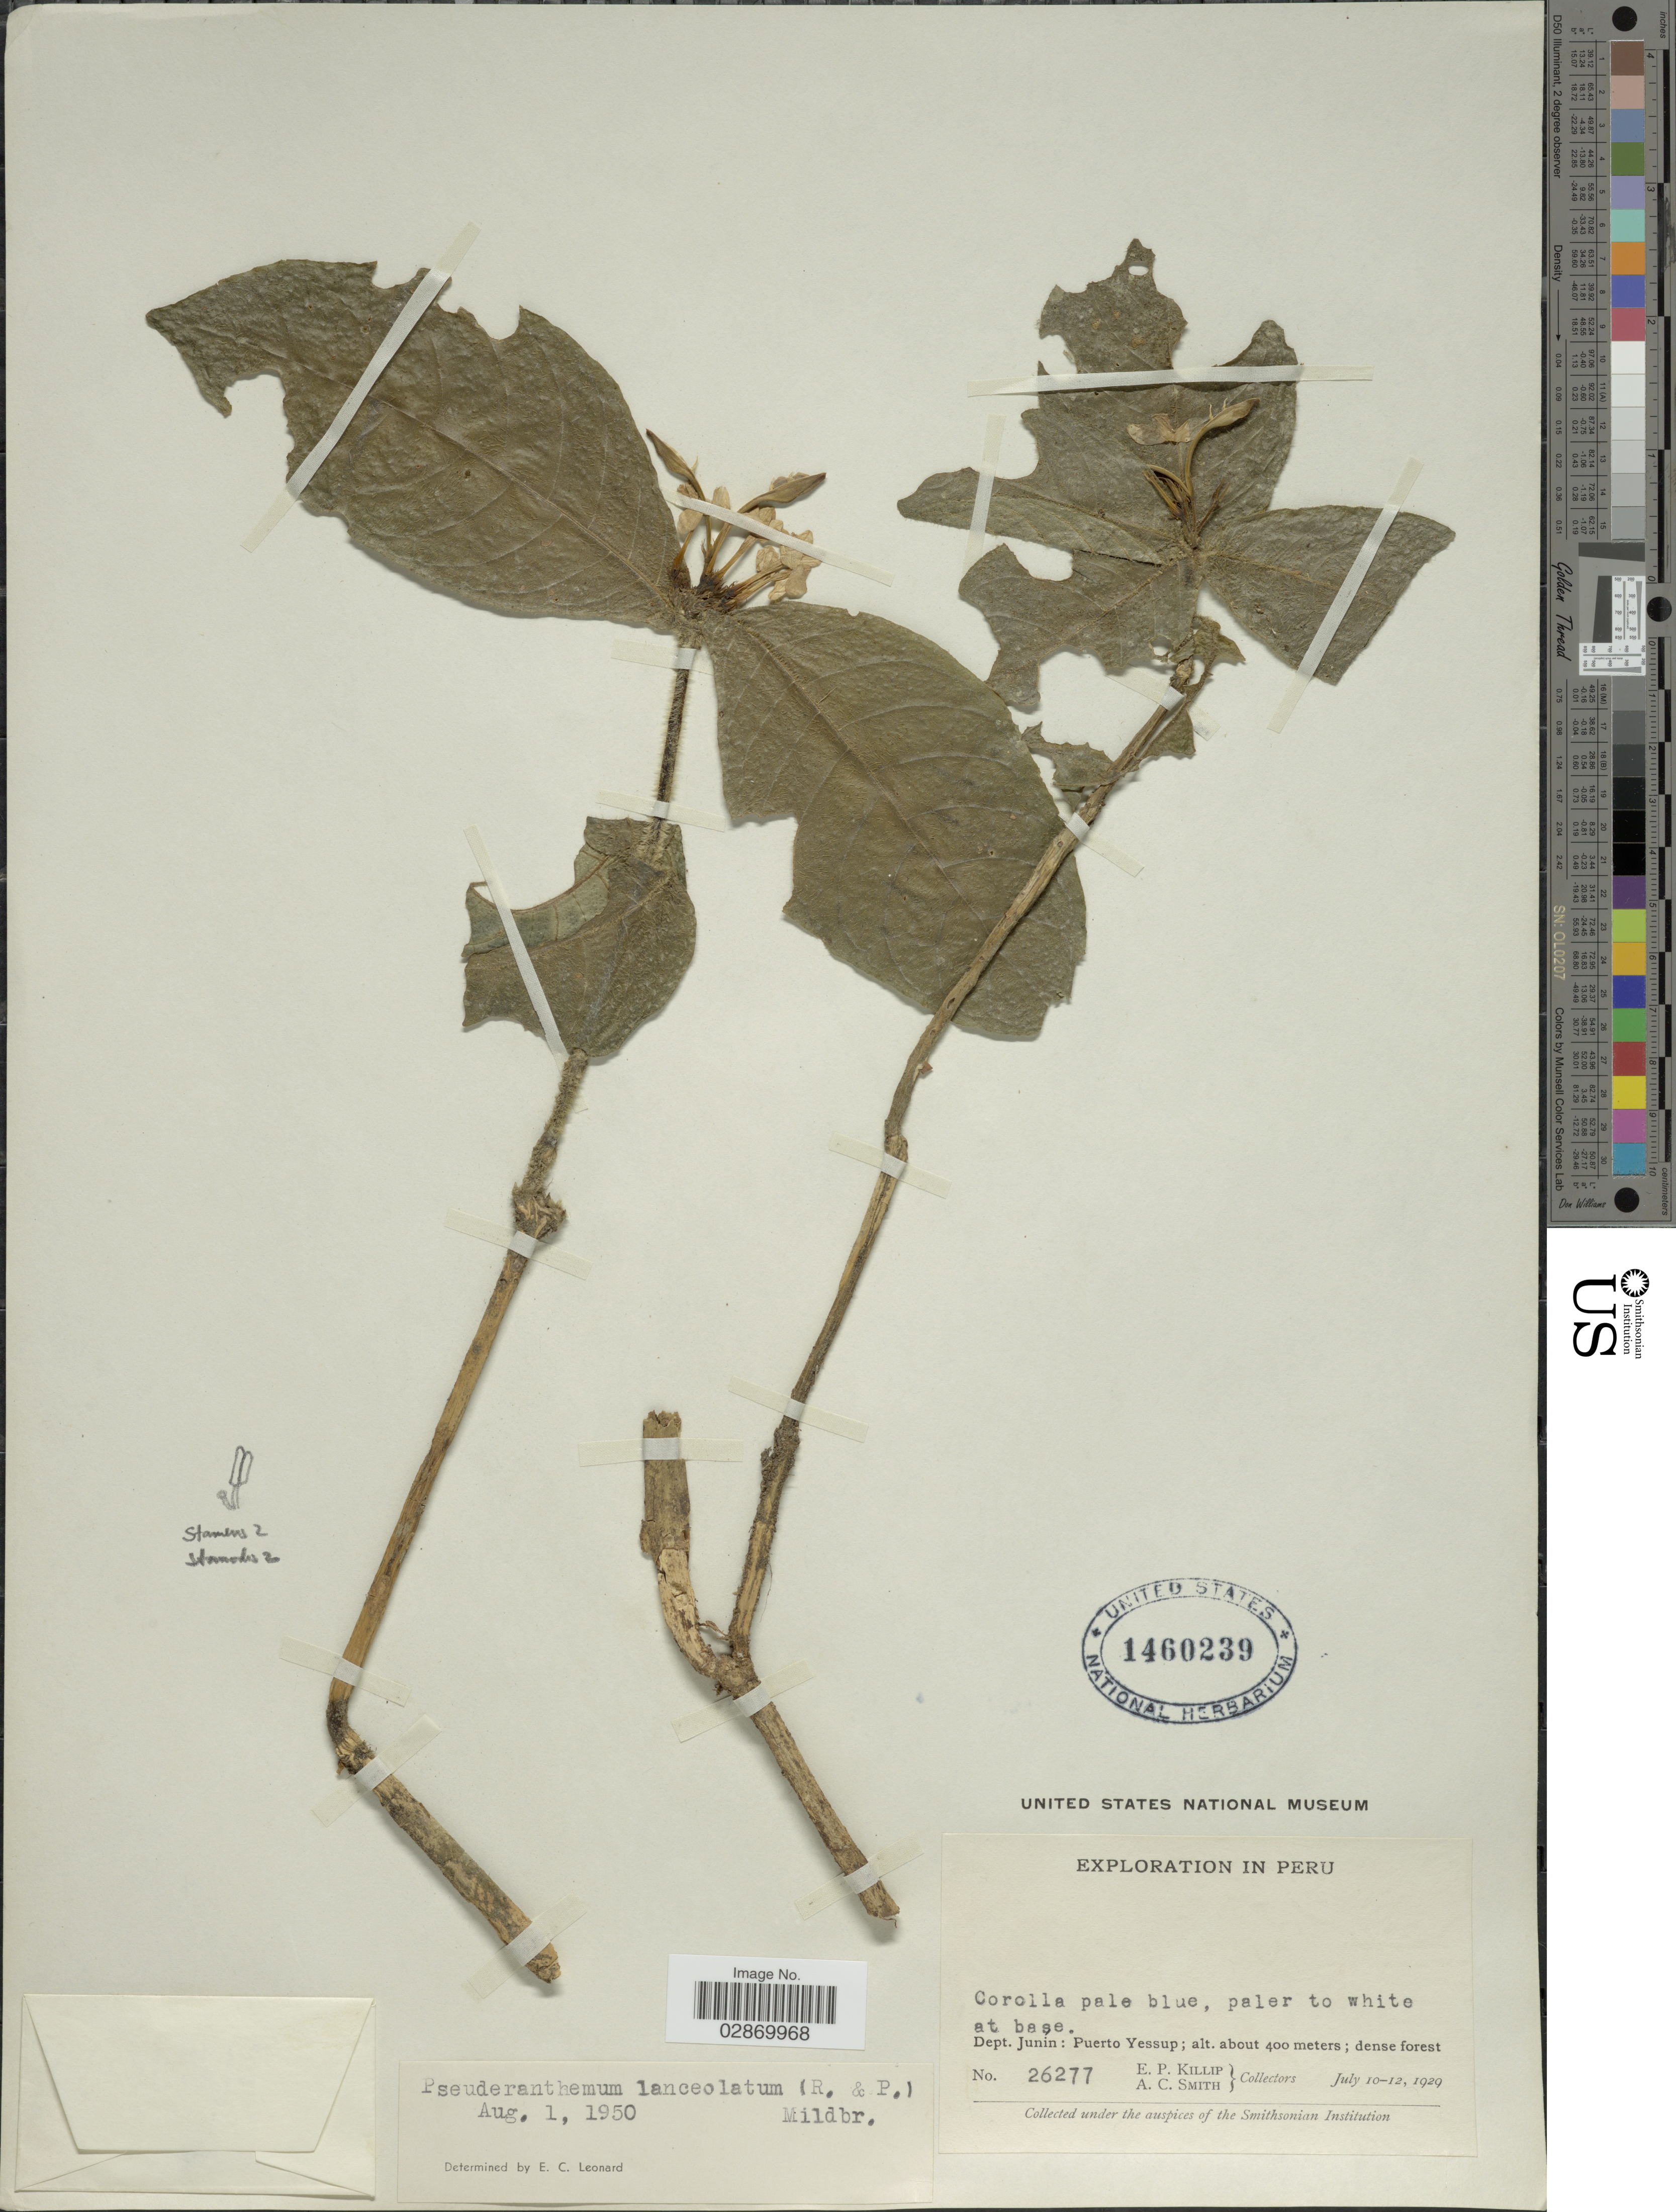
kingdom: Plantae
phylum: Tracheophyta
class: Magnoliopsida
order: Lamiales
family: Acanthaceae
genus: Pseuderanthemum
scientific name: Pseuderanthemum lanceolatum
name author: (Ruiz & Pav.) Wassh.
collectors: E. P. Killip & A. C. Smith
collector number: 26277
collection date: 1929-07-10/1929-07-12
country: Peru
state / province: Junín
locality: Dept. Junin, Puerto Yessup.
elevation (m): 400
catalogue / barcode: US 1460239